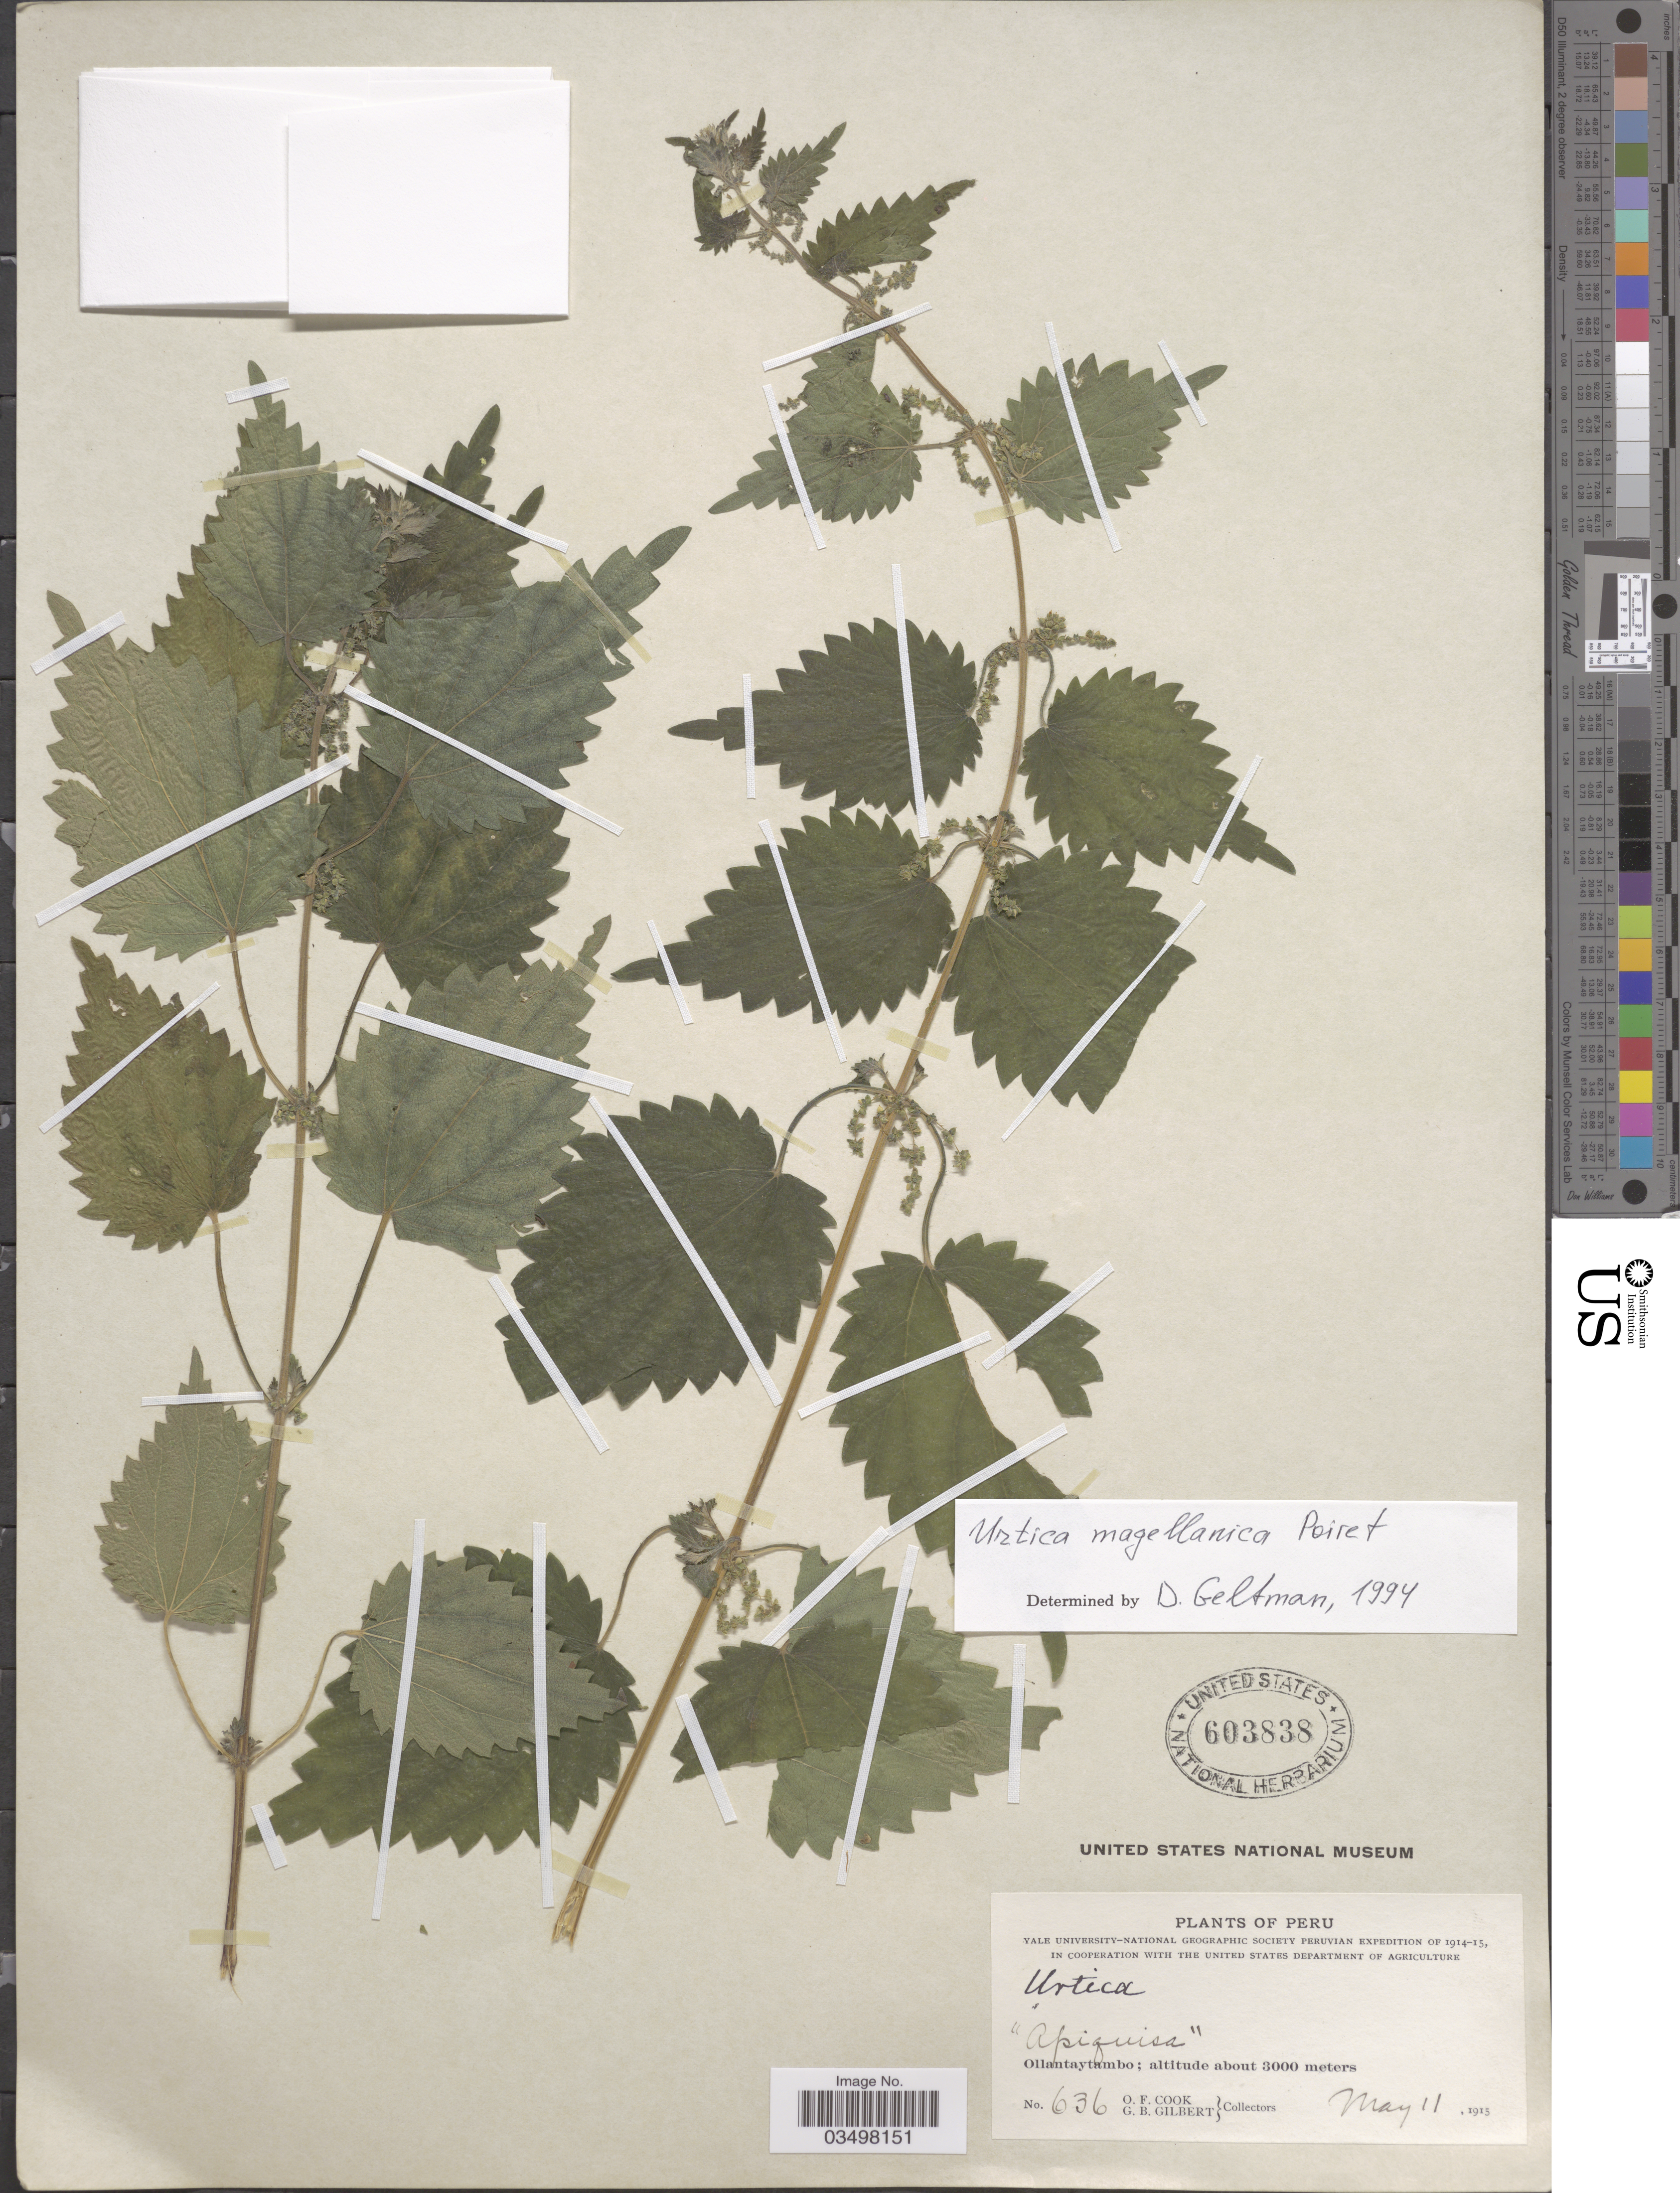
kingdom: Plantae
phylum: Tracheophyta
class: Magnoliopsida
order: Rosales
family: Urticaceae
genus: Urtica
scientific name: Urtica magellanica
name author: Juss. ex Poir.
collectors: O. F. Cook & G. B. Gilbert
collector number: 636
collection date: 1915-05-11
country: Peru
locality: Ollantaytambo.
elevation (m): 3000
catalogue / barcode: US 603838